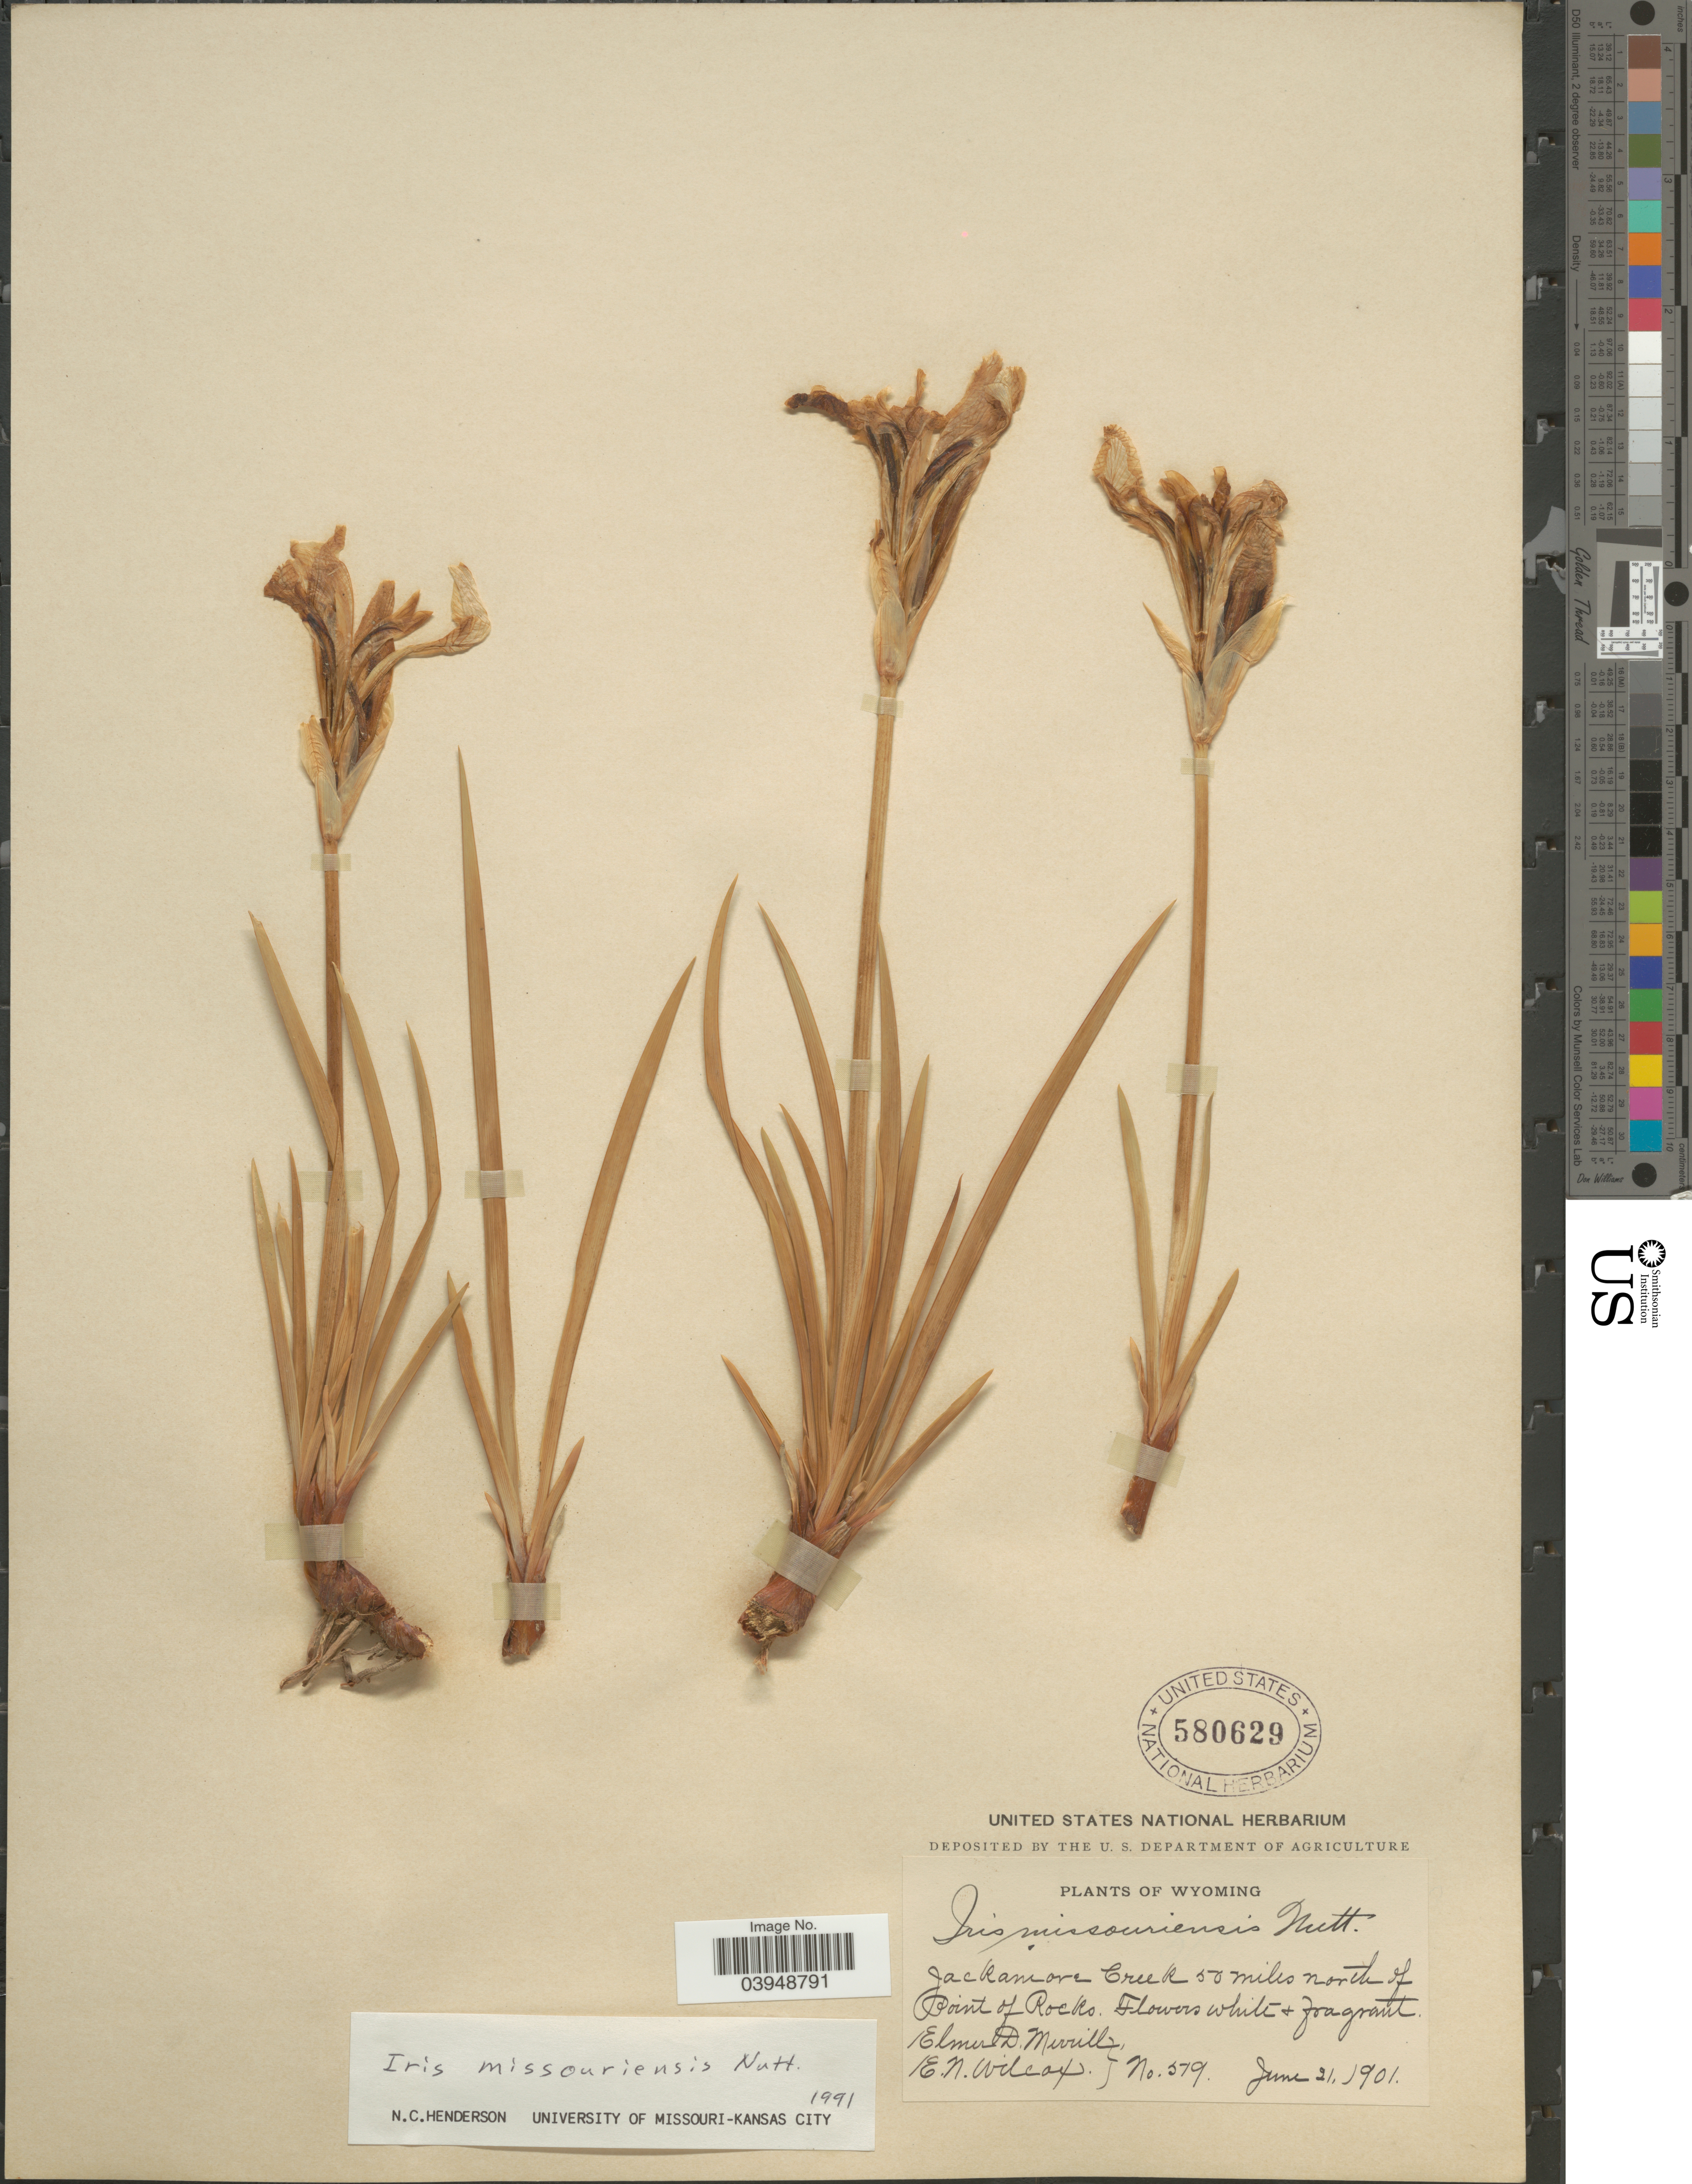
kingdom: Plantae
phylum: Tracheophyta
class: Liliopsida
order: Asparagales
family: Iridaceae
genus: Iris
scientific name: Iris missouriensis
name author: Nutt.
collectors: E. D. Merrill & E. Wilcox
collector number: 579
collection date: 1901-06-21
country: United States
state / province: Wyoming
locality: Jackamore Creek 50 miles north of Point of Rocks.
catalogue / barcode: US 580629